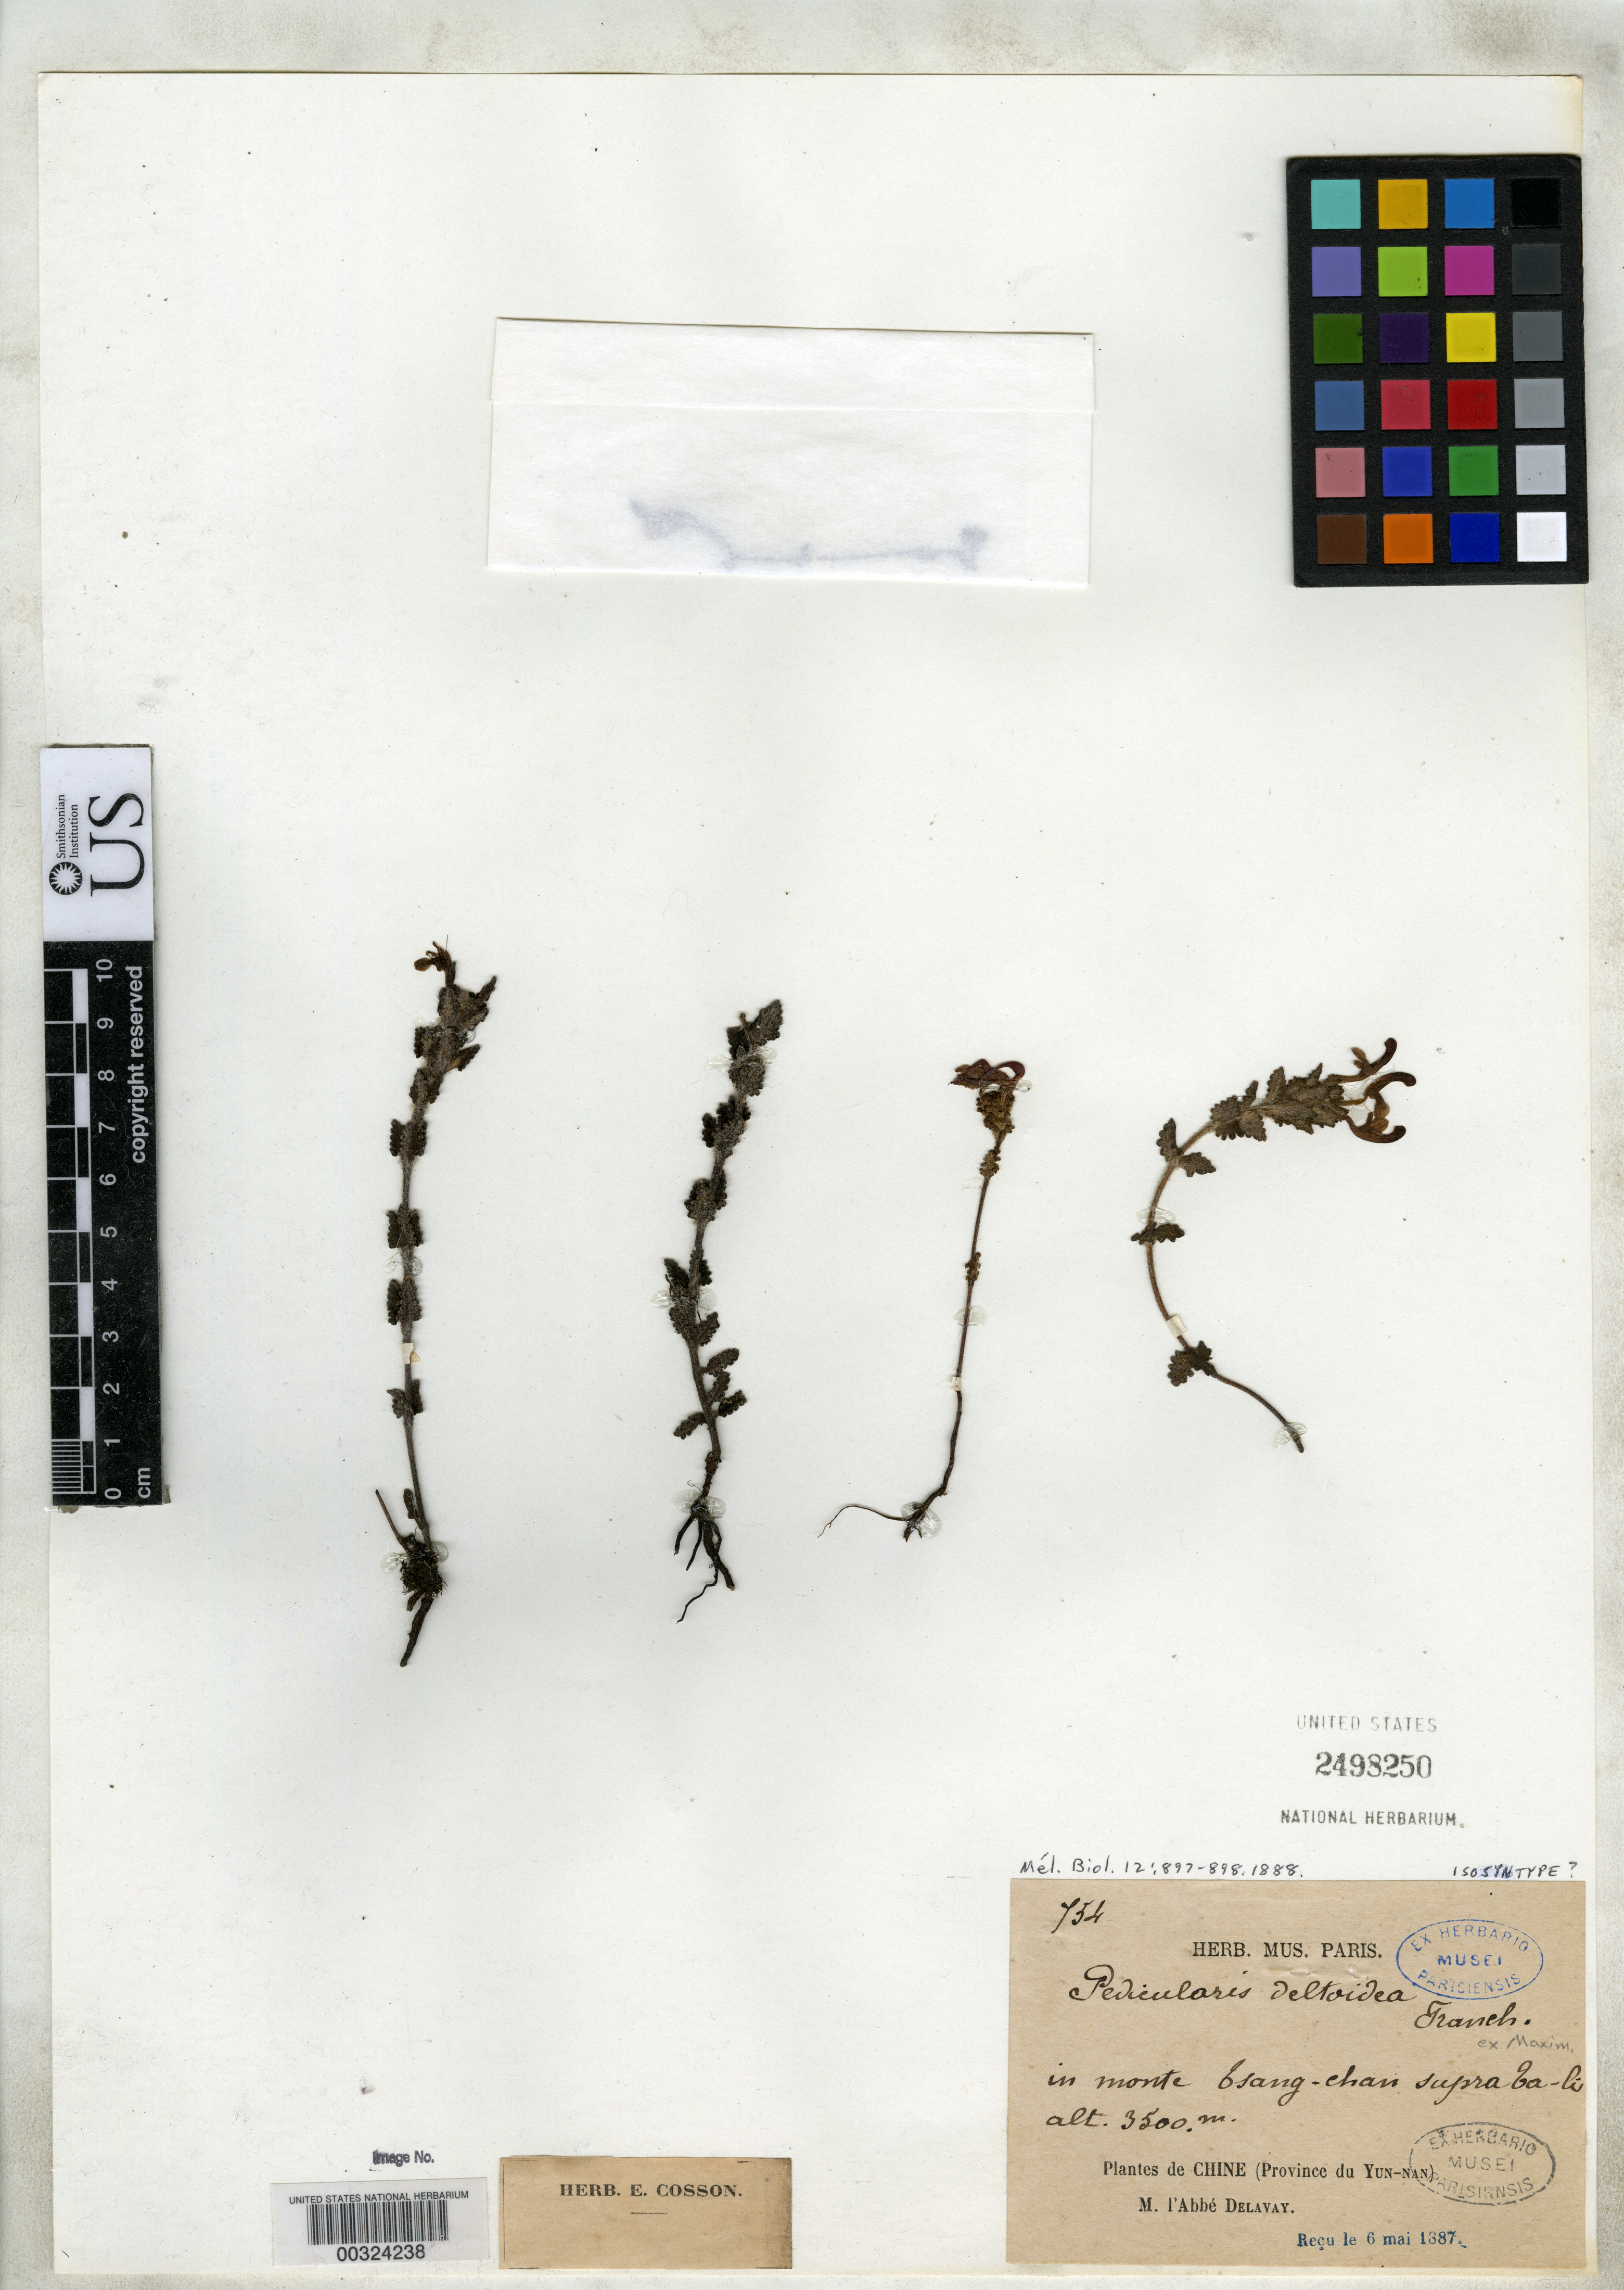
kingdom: Plantae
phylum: Tracheophyta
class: Magnoliopsida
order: Lamiales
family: Orobanchaceae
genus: Pedicularis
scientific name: Pedicularis deltoidea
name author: Franch. ex Maxim.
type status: Possible Isosyntype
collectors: P. Delavay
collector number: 754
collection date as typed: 06 May 1887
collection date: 1887-05-06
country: China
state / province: Yunnan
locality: Mount Llang-chan above La-li.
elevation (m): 3500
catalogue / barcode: US 2498250